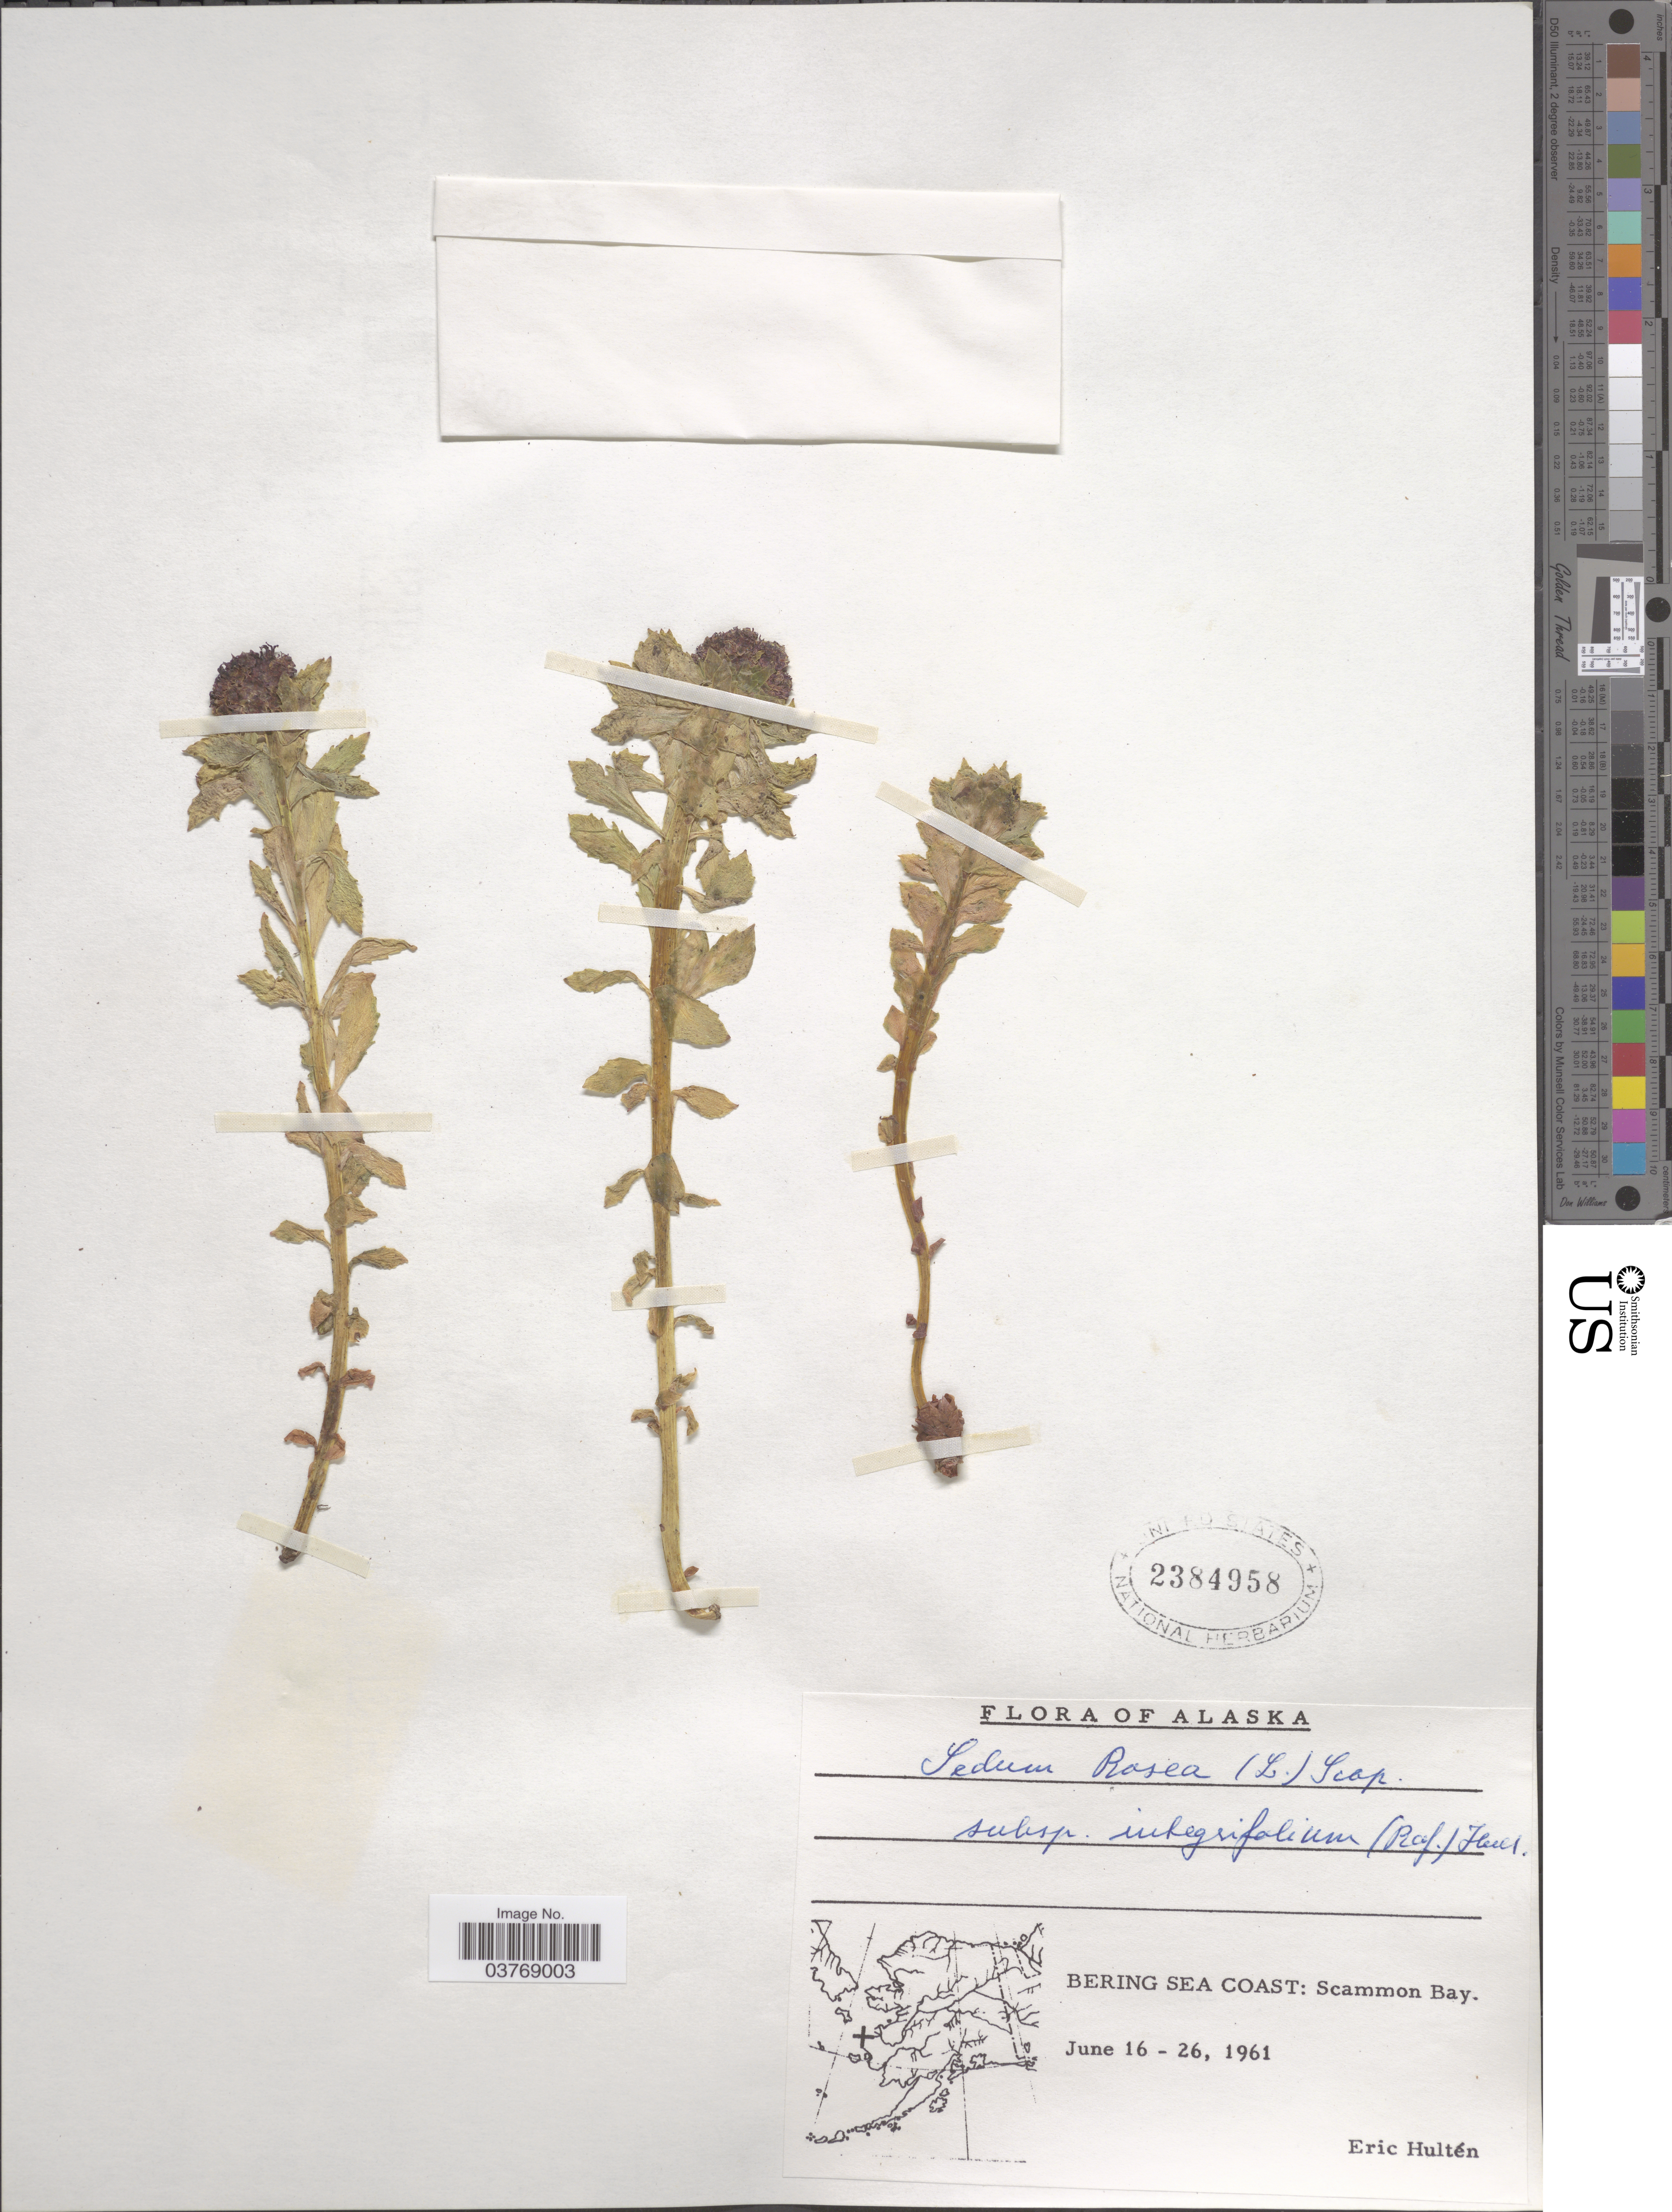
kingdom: Plantae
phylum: Tracheophyta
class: Magnoliopsida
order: Saxifragales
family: Crassulaceae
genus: Rhodiola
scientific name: Rhodiola integrifolia subsp. integrifolia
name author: Raf.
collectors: E. G. Hultén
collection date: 1961-06-16/1961-06-26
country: United States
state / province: Alaska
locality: Bering Sea Coast: Scammon Bay.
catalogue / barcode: US 2384958